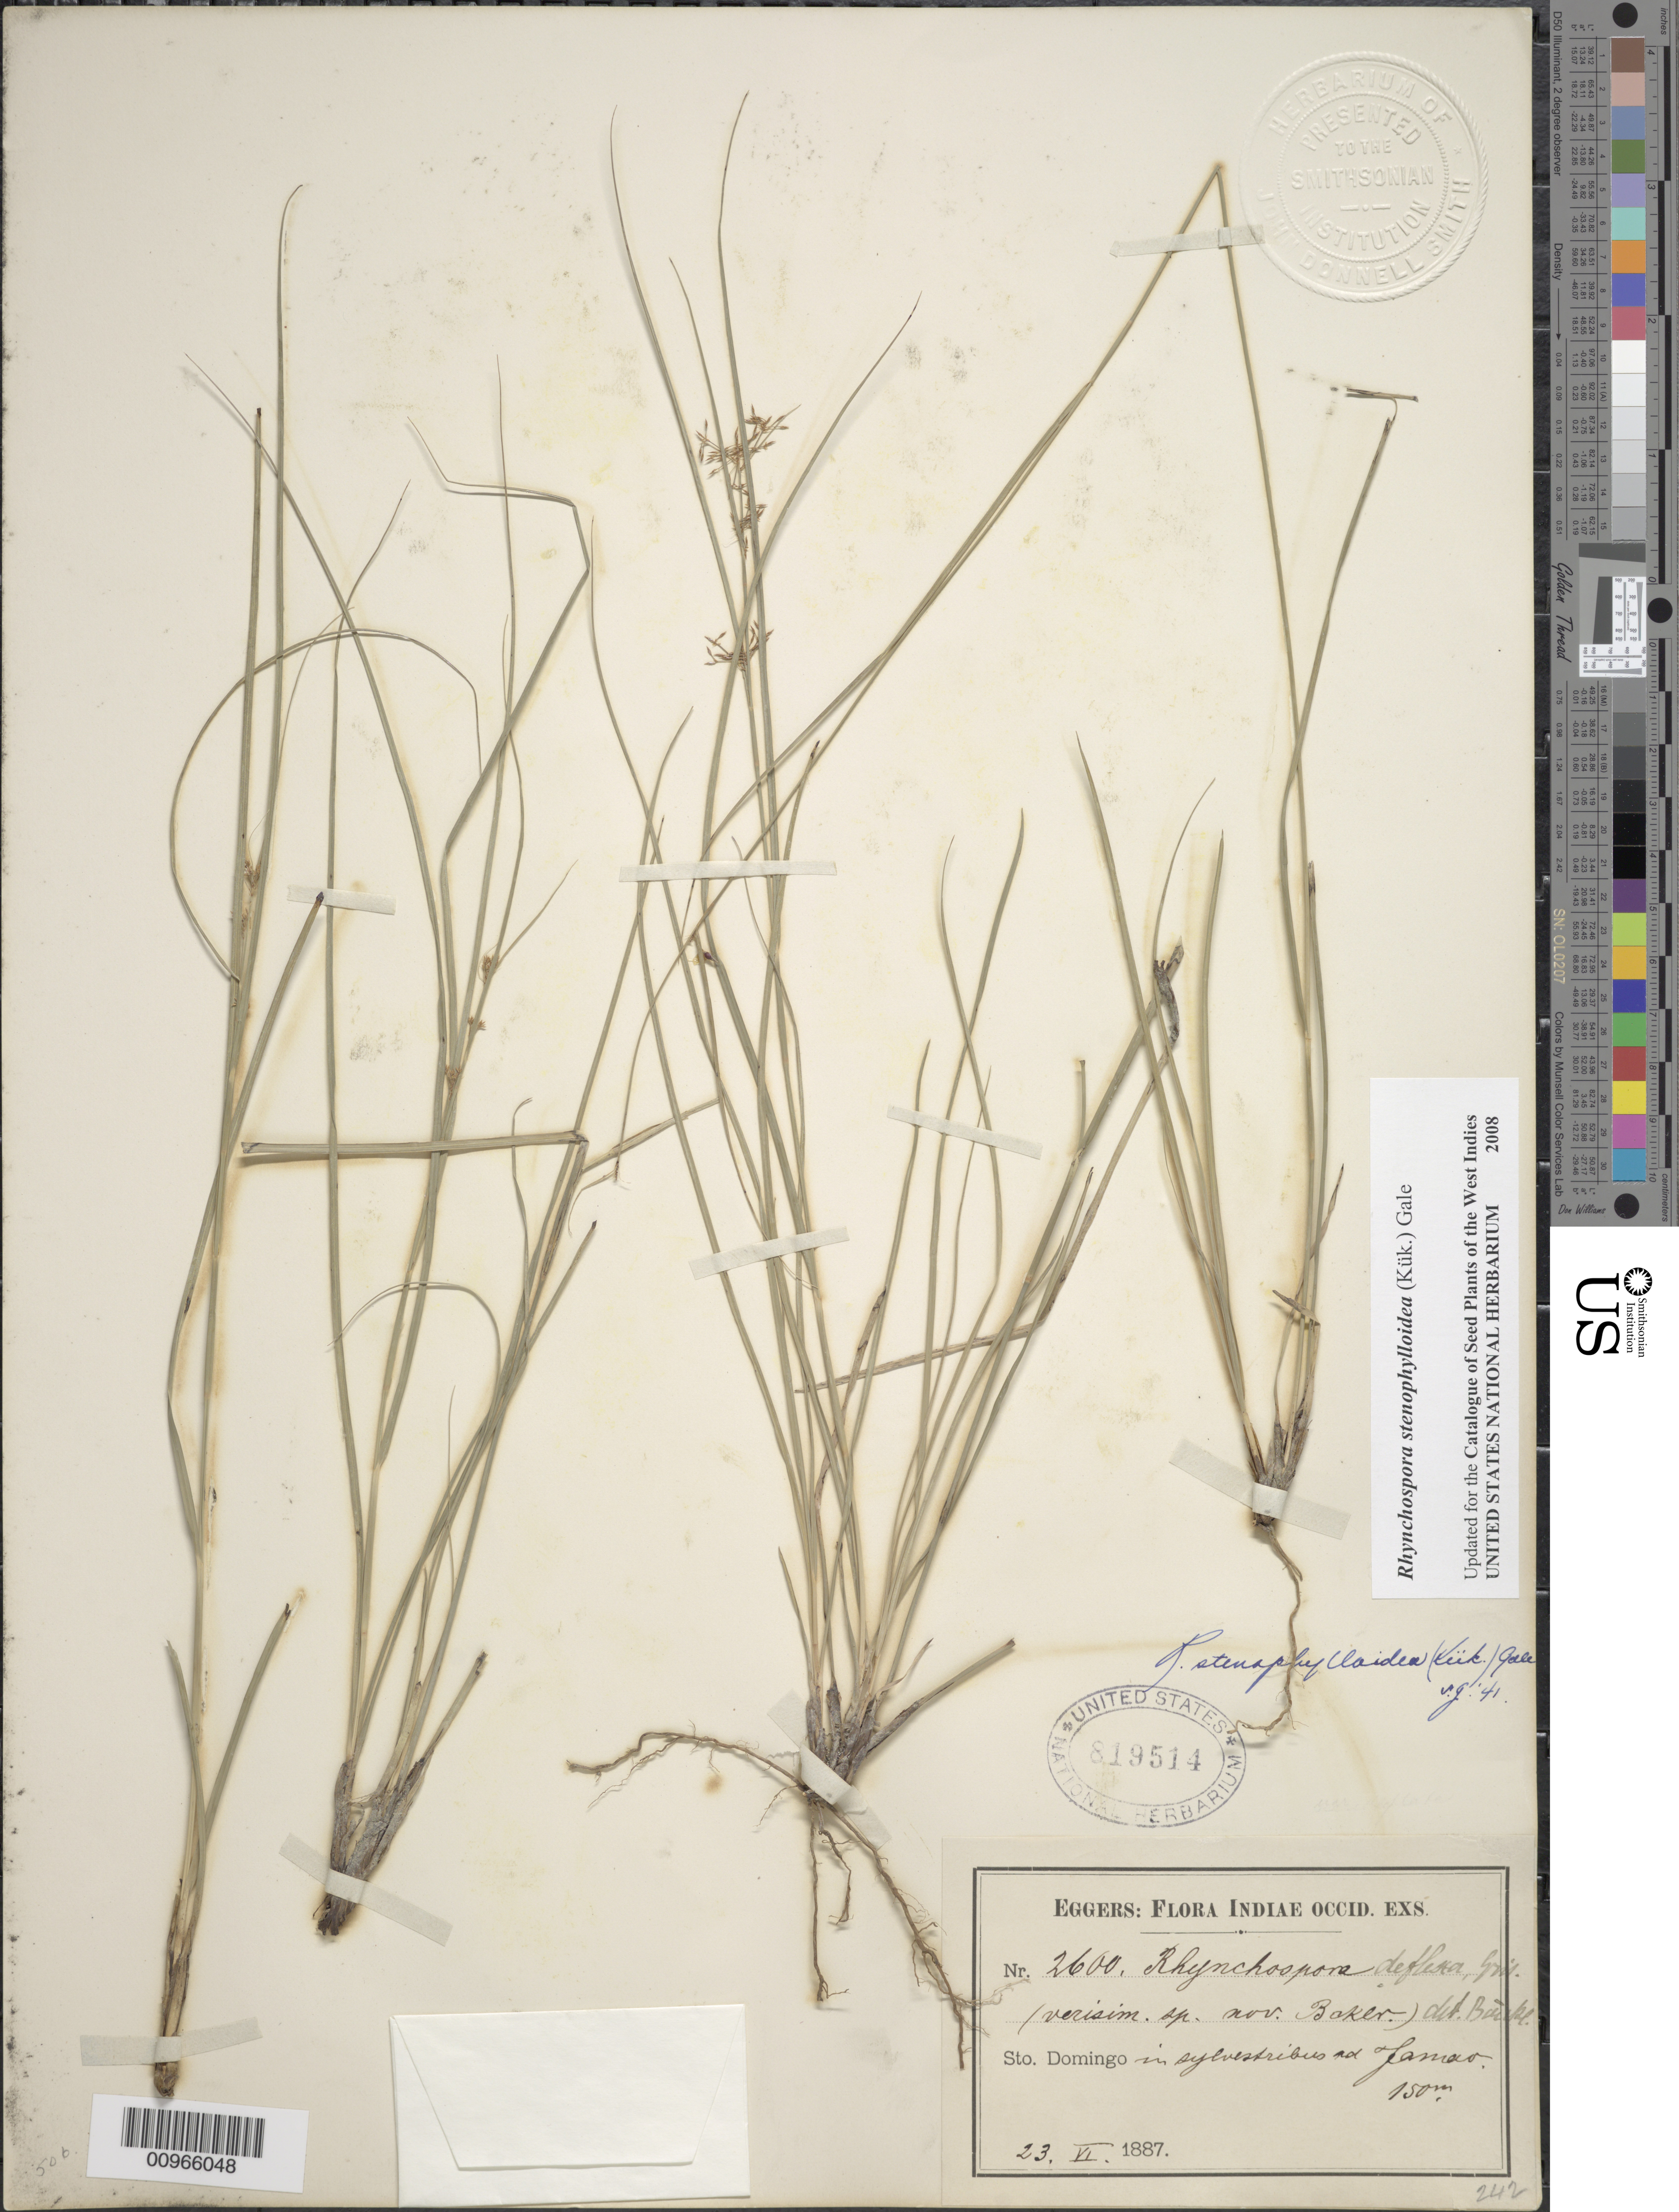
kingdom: Plantae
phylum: Tracheophyta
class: Liliopsida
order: Poales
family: Cyperaceae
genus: Rhynchospora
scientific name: Rhynchospora stenophylloidea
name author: (Kük.) Gale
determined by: Strong, M. T., (US), Smithsonian Institution - National Museum of Natural History (UNITED STATES)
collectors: H. F. A. von Eggers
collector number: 2600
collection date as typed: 23 Jun 1887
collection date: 1887-06-23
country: Dominican Republic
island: Hispaniola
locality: Ad "Janao"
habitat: In sylvestribus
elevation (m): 150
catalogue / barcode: US 819514